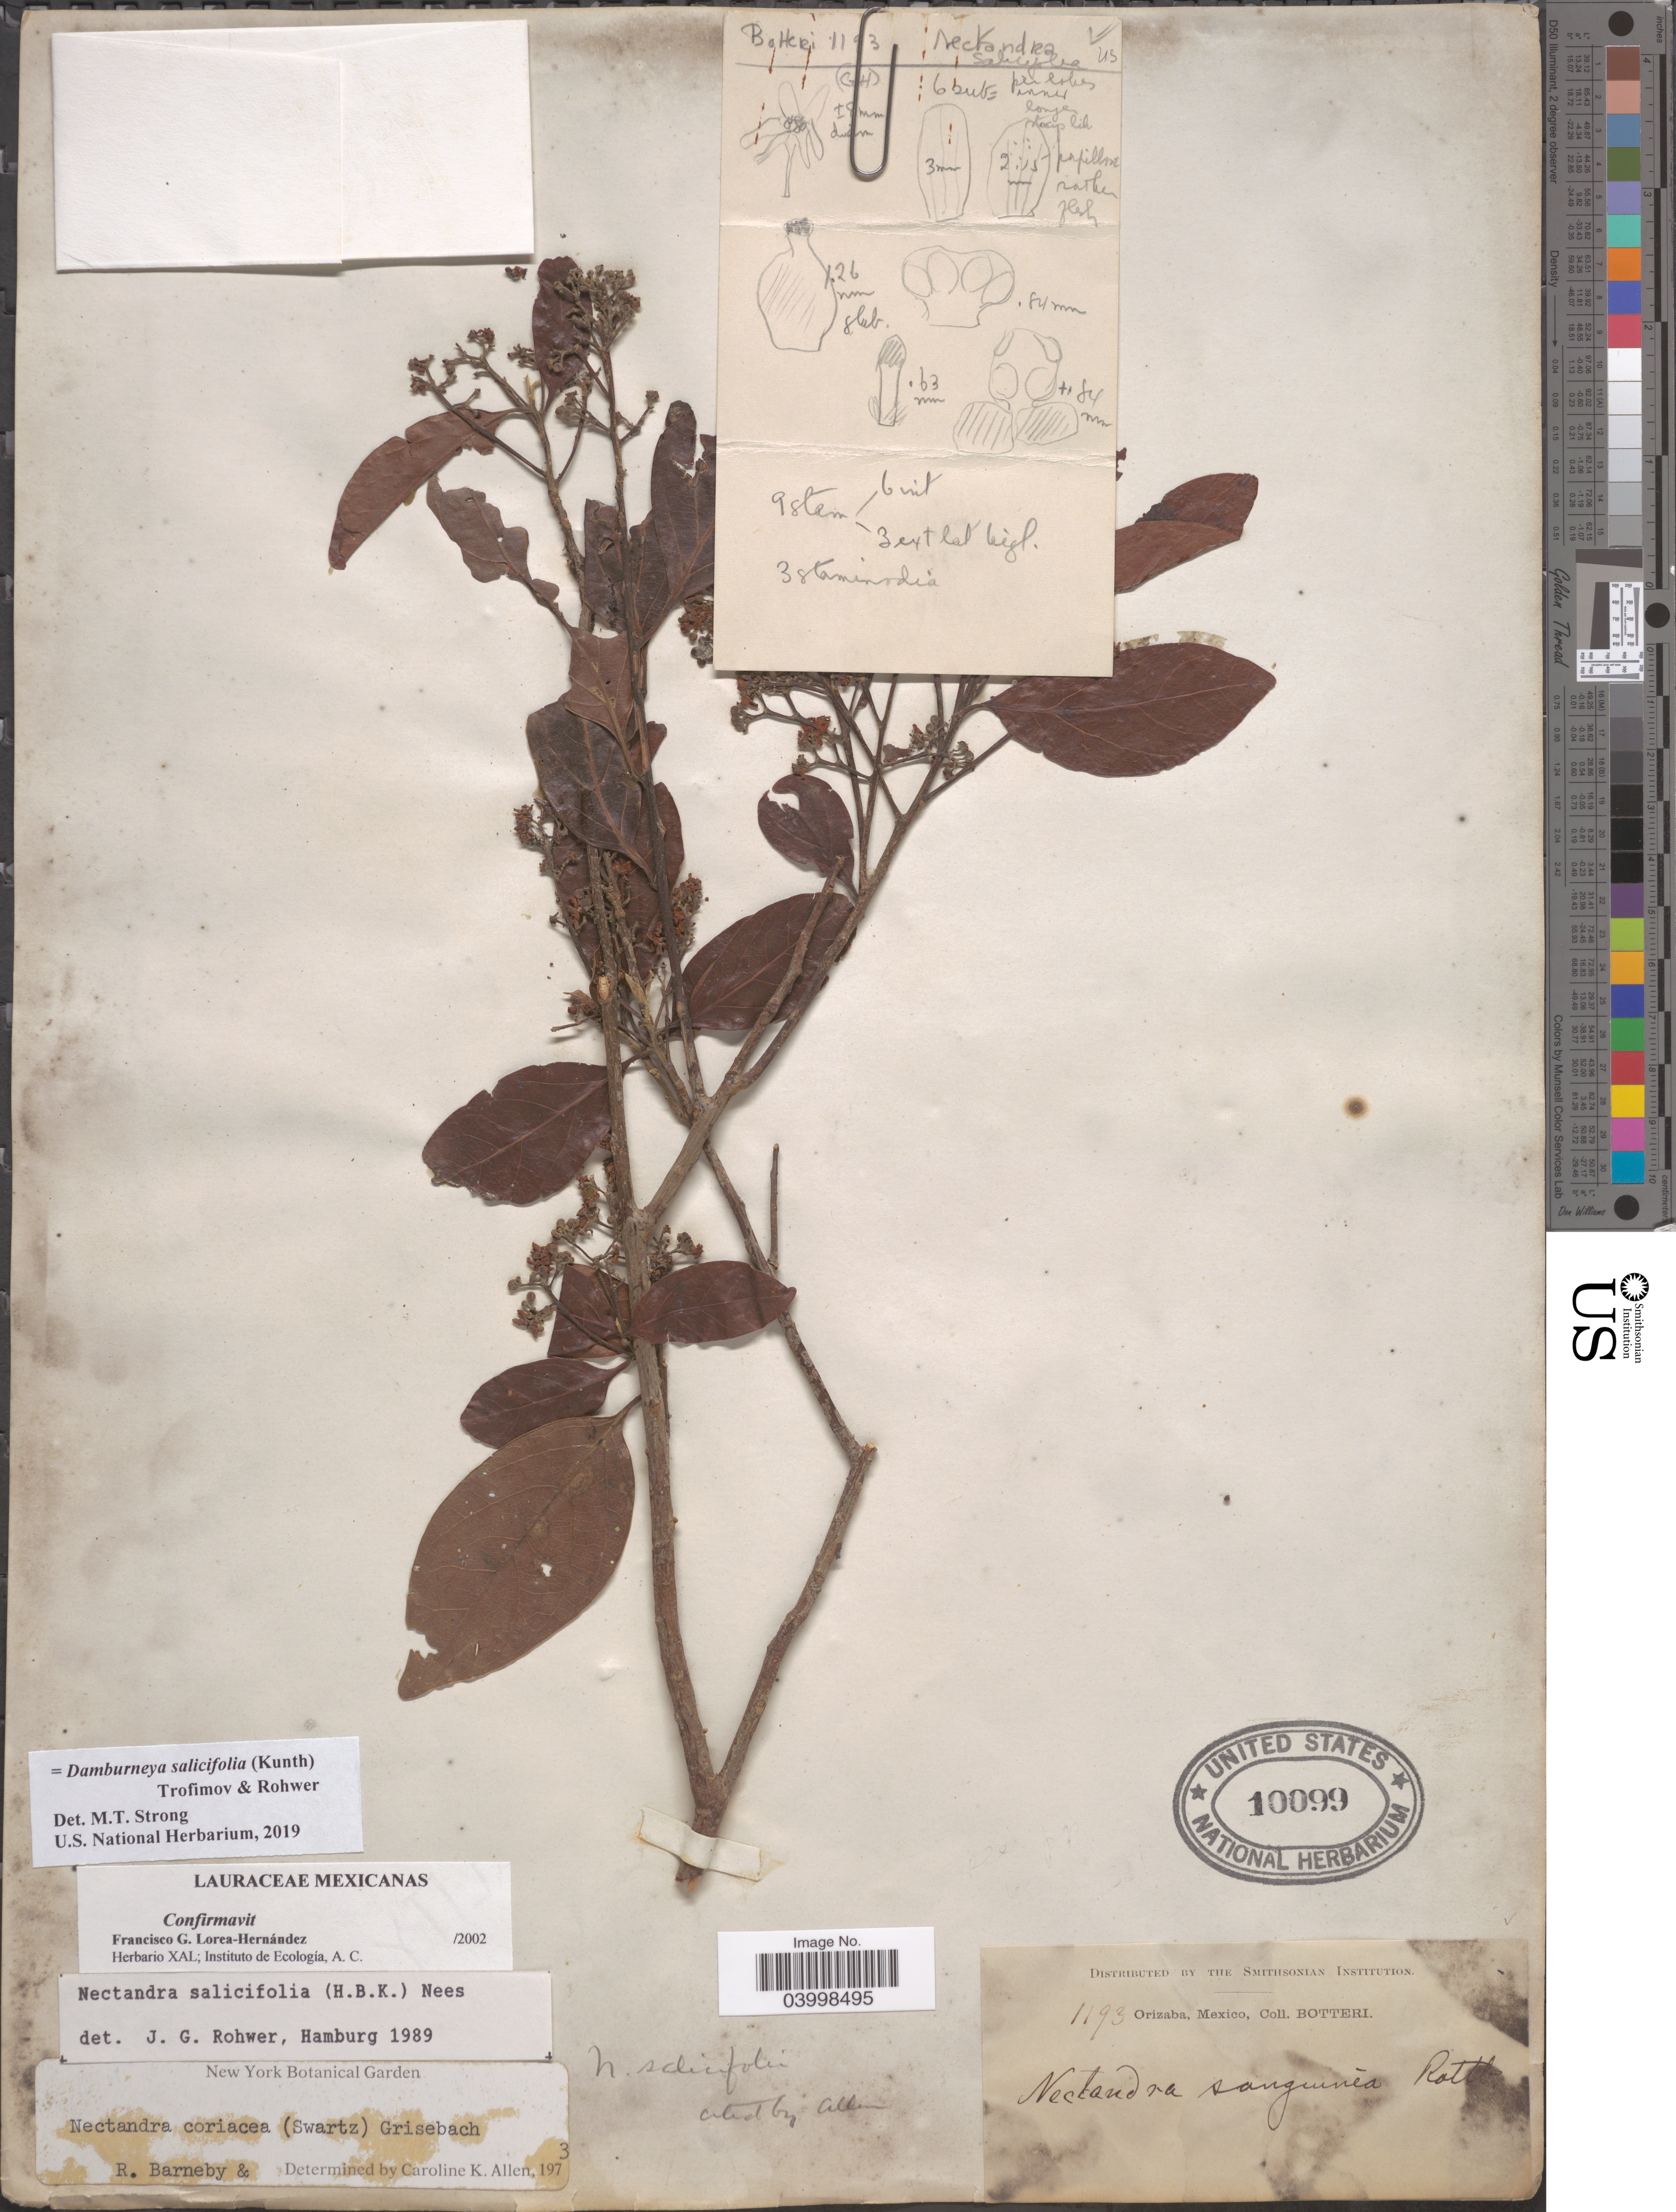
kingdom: Plantae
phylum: Tracheophyta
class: Magnoliopsida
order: Laurales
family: Lauraceae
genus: Damburneya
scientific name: Damburneya salicifolia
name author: (Kunth) Trofimov & Rohwer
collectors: -. Botteri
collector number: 1193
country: Mexico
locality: Orizaba.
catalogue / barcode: US 10099